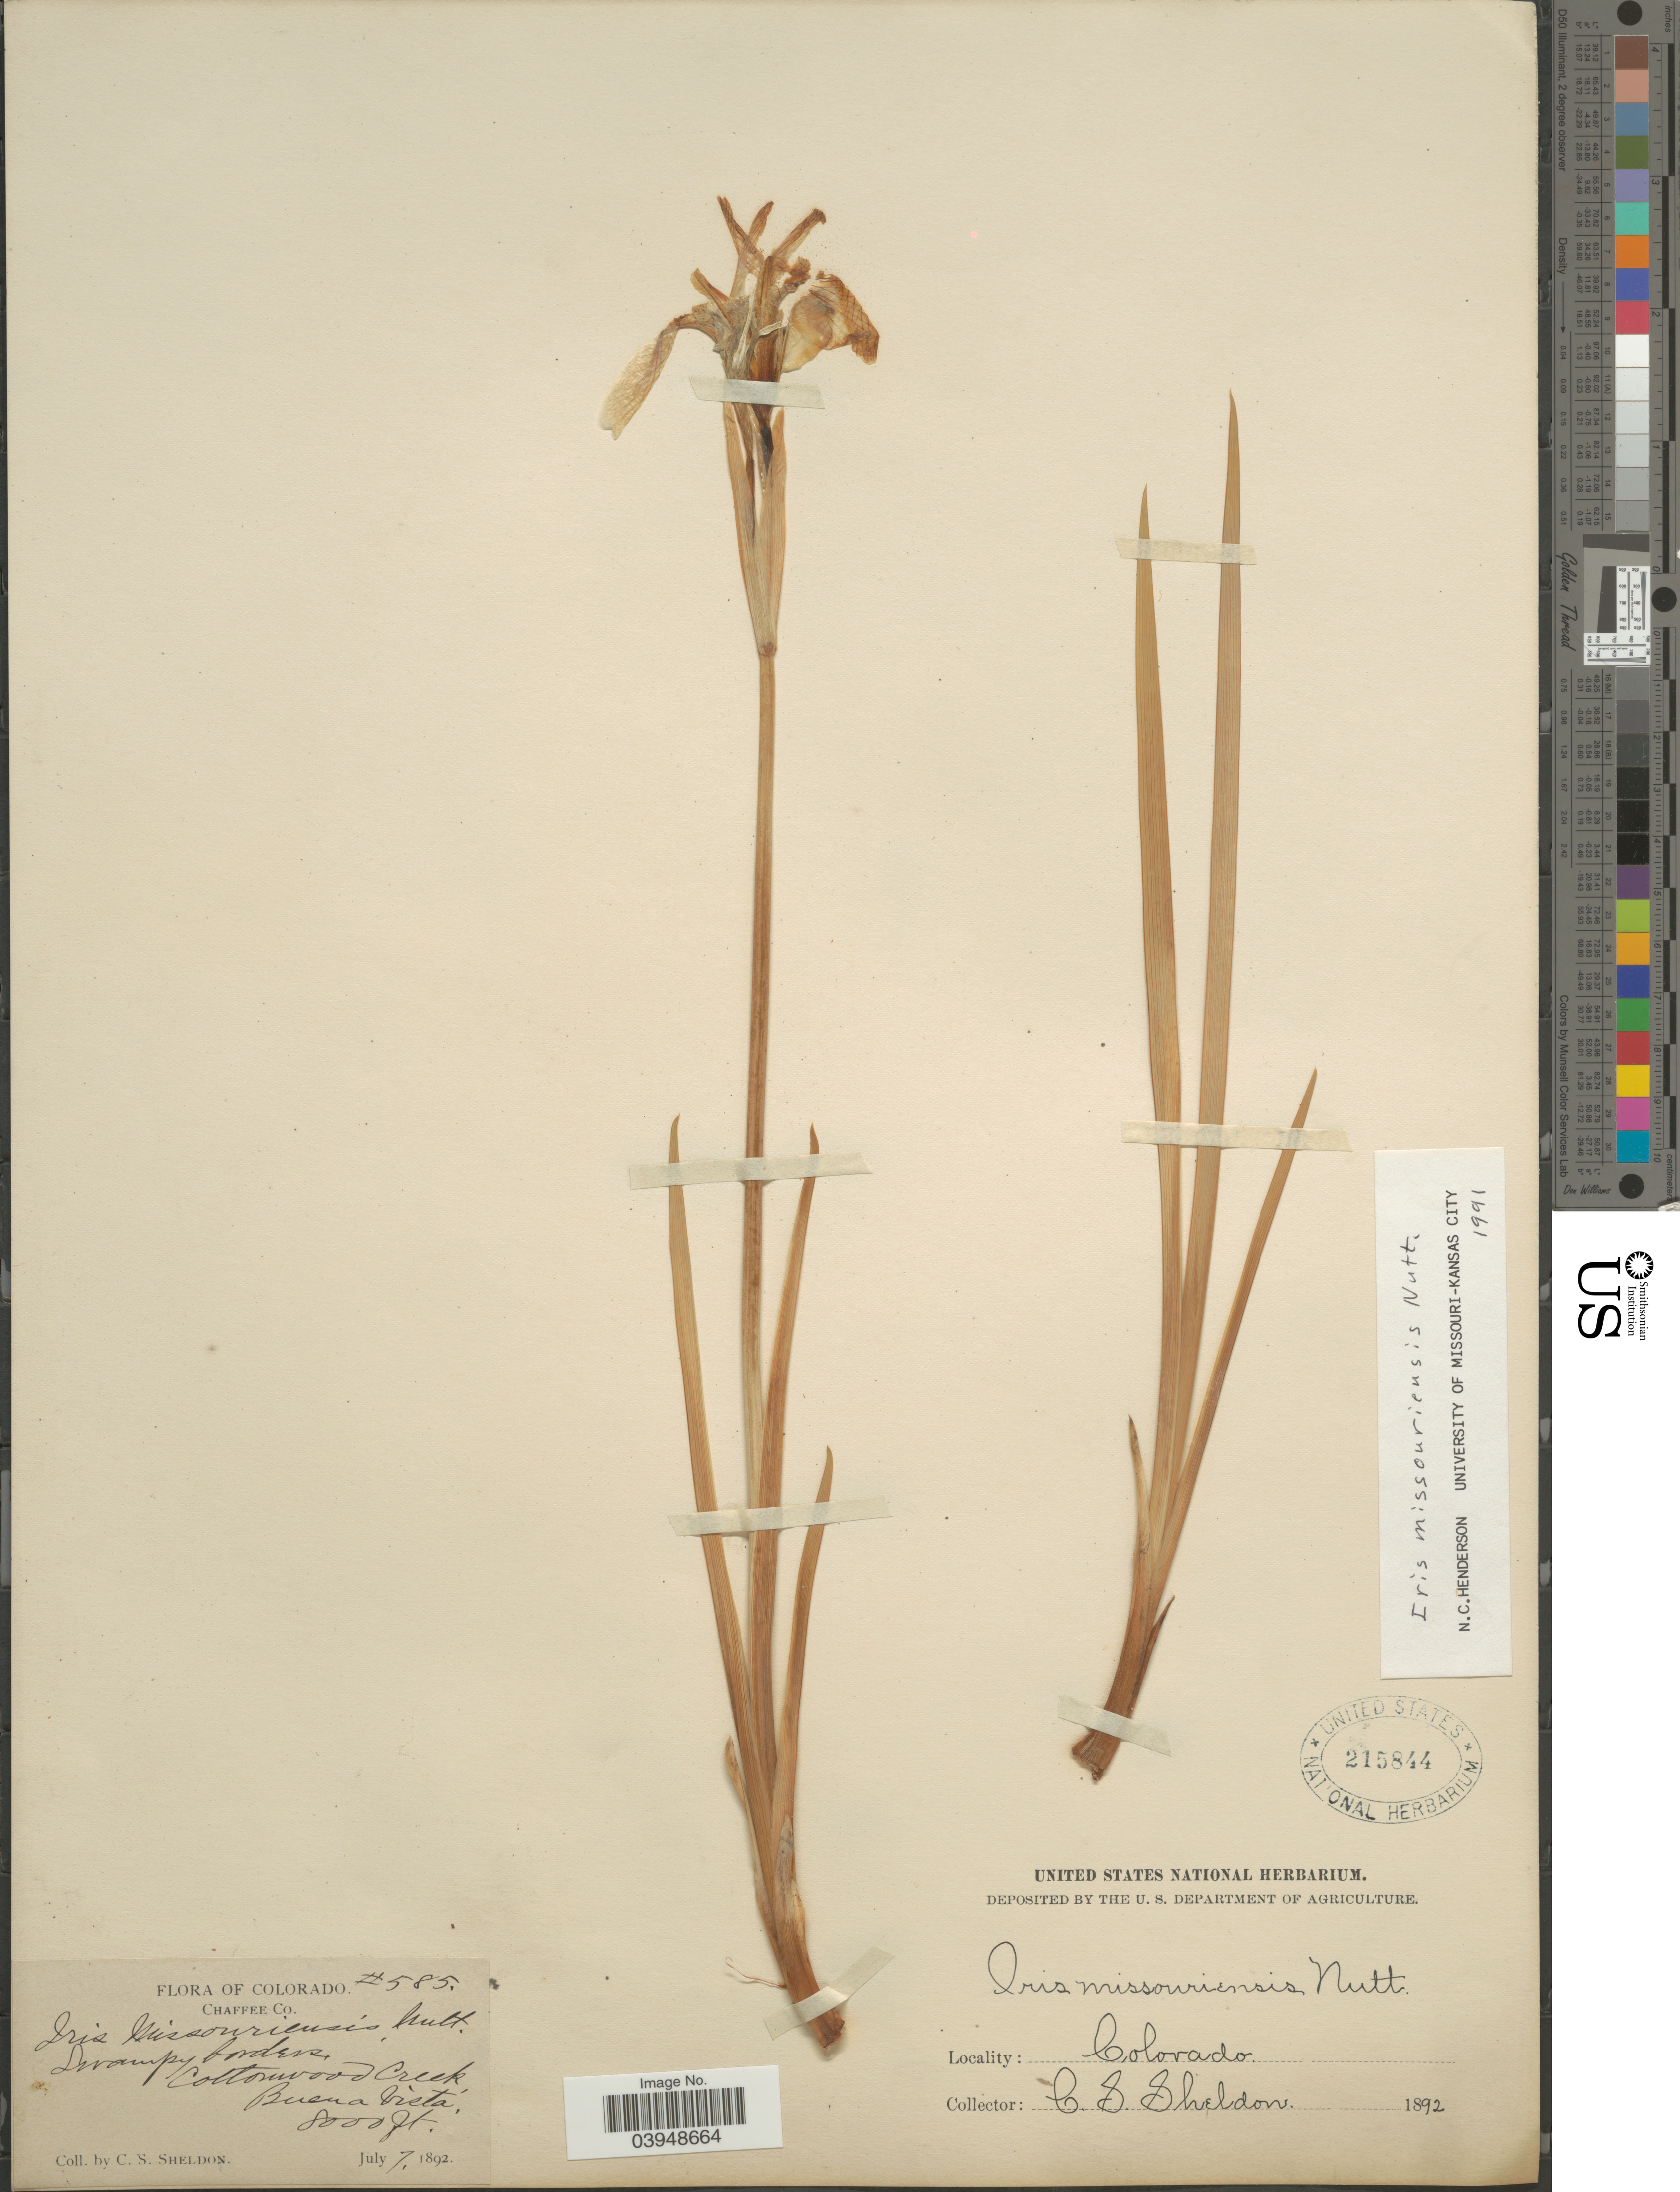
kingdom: Plantae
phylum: Tracheophyta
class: Liliopsida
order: Asparagales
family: Iridaceae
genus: Iris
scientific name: Iris missouriensis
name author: Nutt.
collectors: C. S. Sheldon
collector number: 585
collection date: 1892-07-07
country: United States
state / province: Colorado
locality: Chaffee Co. Swampy borders, Cottonwood Creek, Buena Vista.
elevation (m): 2438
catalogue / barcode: US 215844